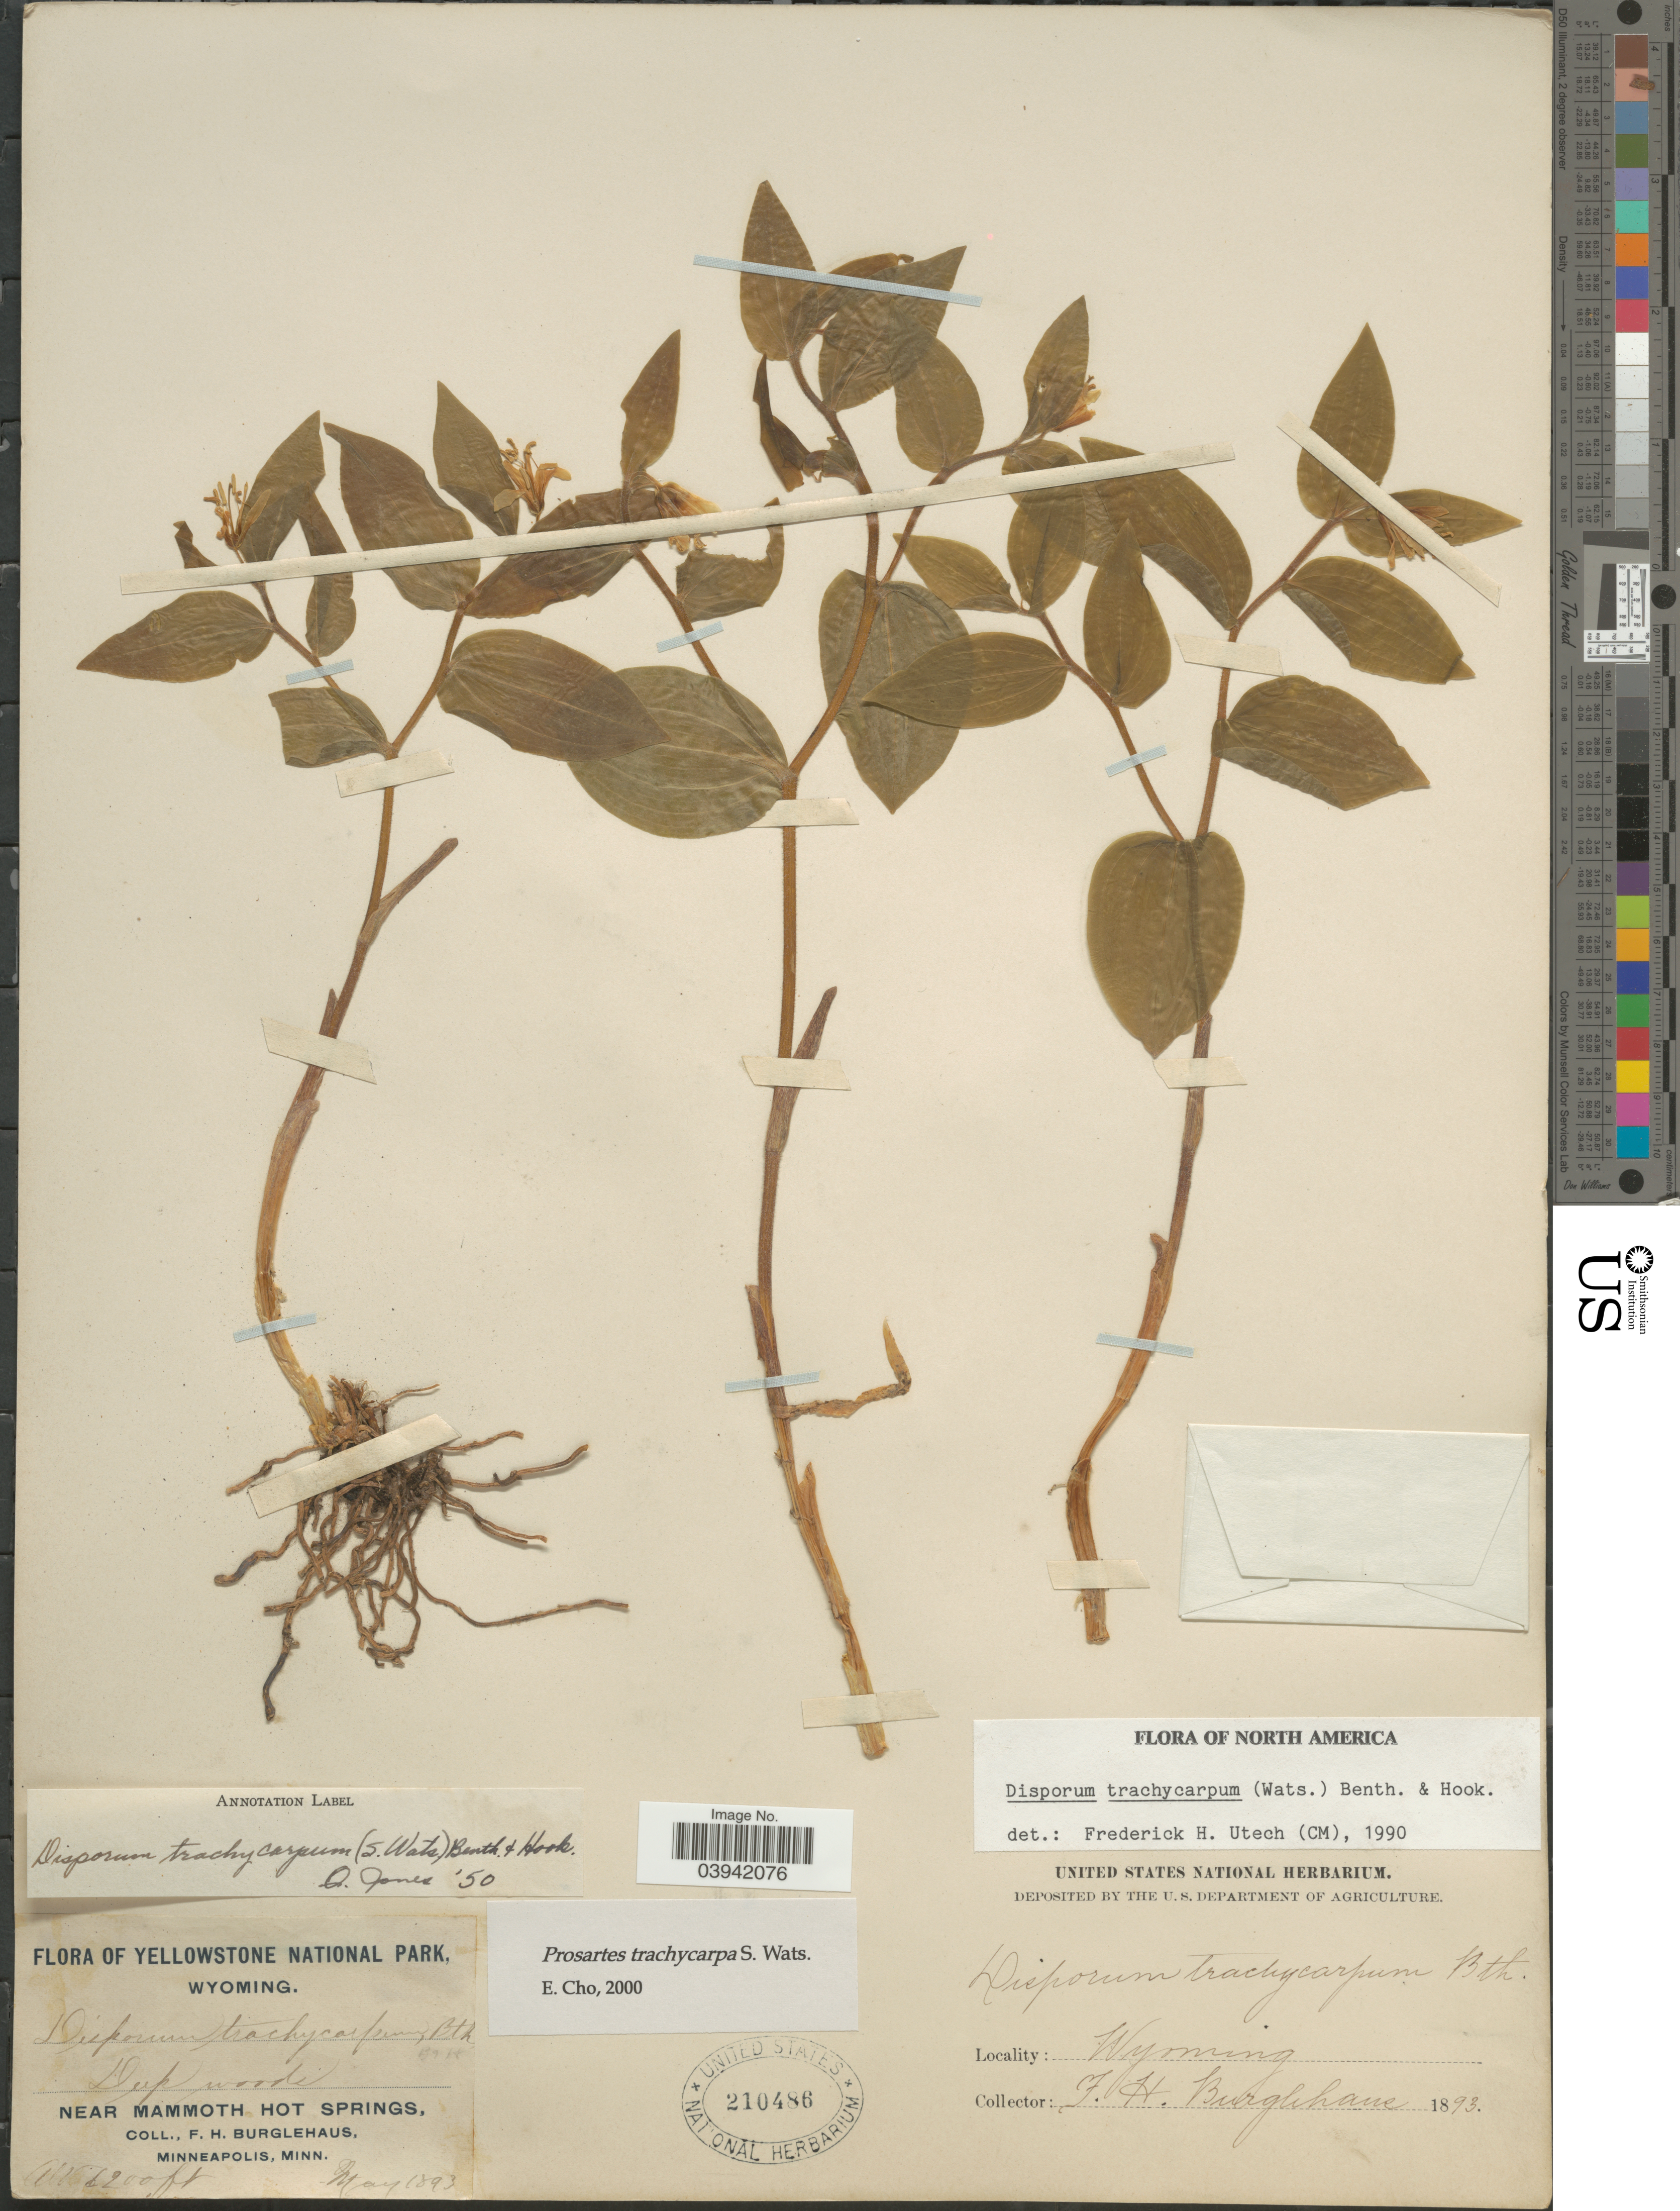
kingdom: Plantae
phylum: Tracheophyta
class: Liliopsida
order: Liliales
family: Liliaceae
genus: Prosartes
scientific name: Prosartes trachycarpa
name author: S. Watson in C. King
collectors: F. Burglehaus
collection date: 1893-05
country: United States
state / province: Wyoming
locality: Yellowstone National Park. Near Mammoth Hot Springs.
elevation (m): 1890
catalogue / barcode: US 210486